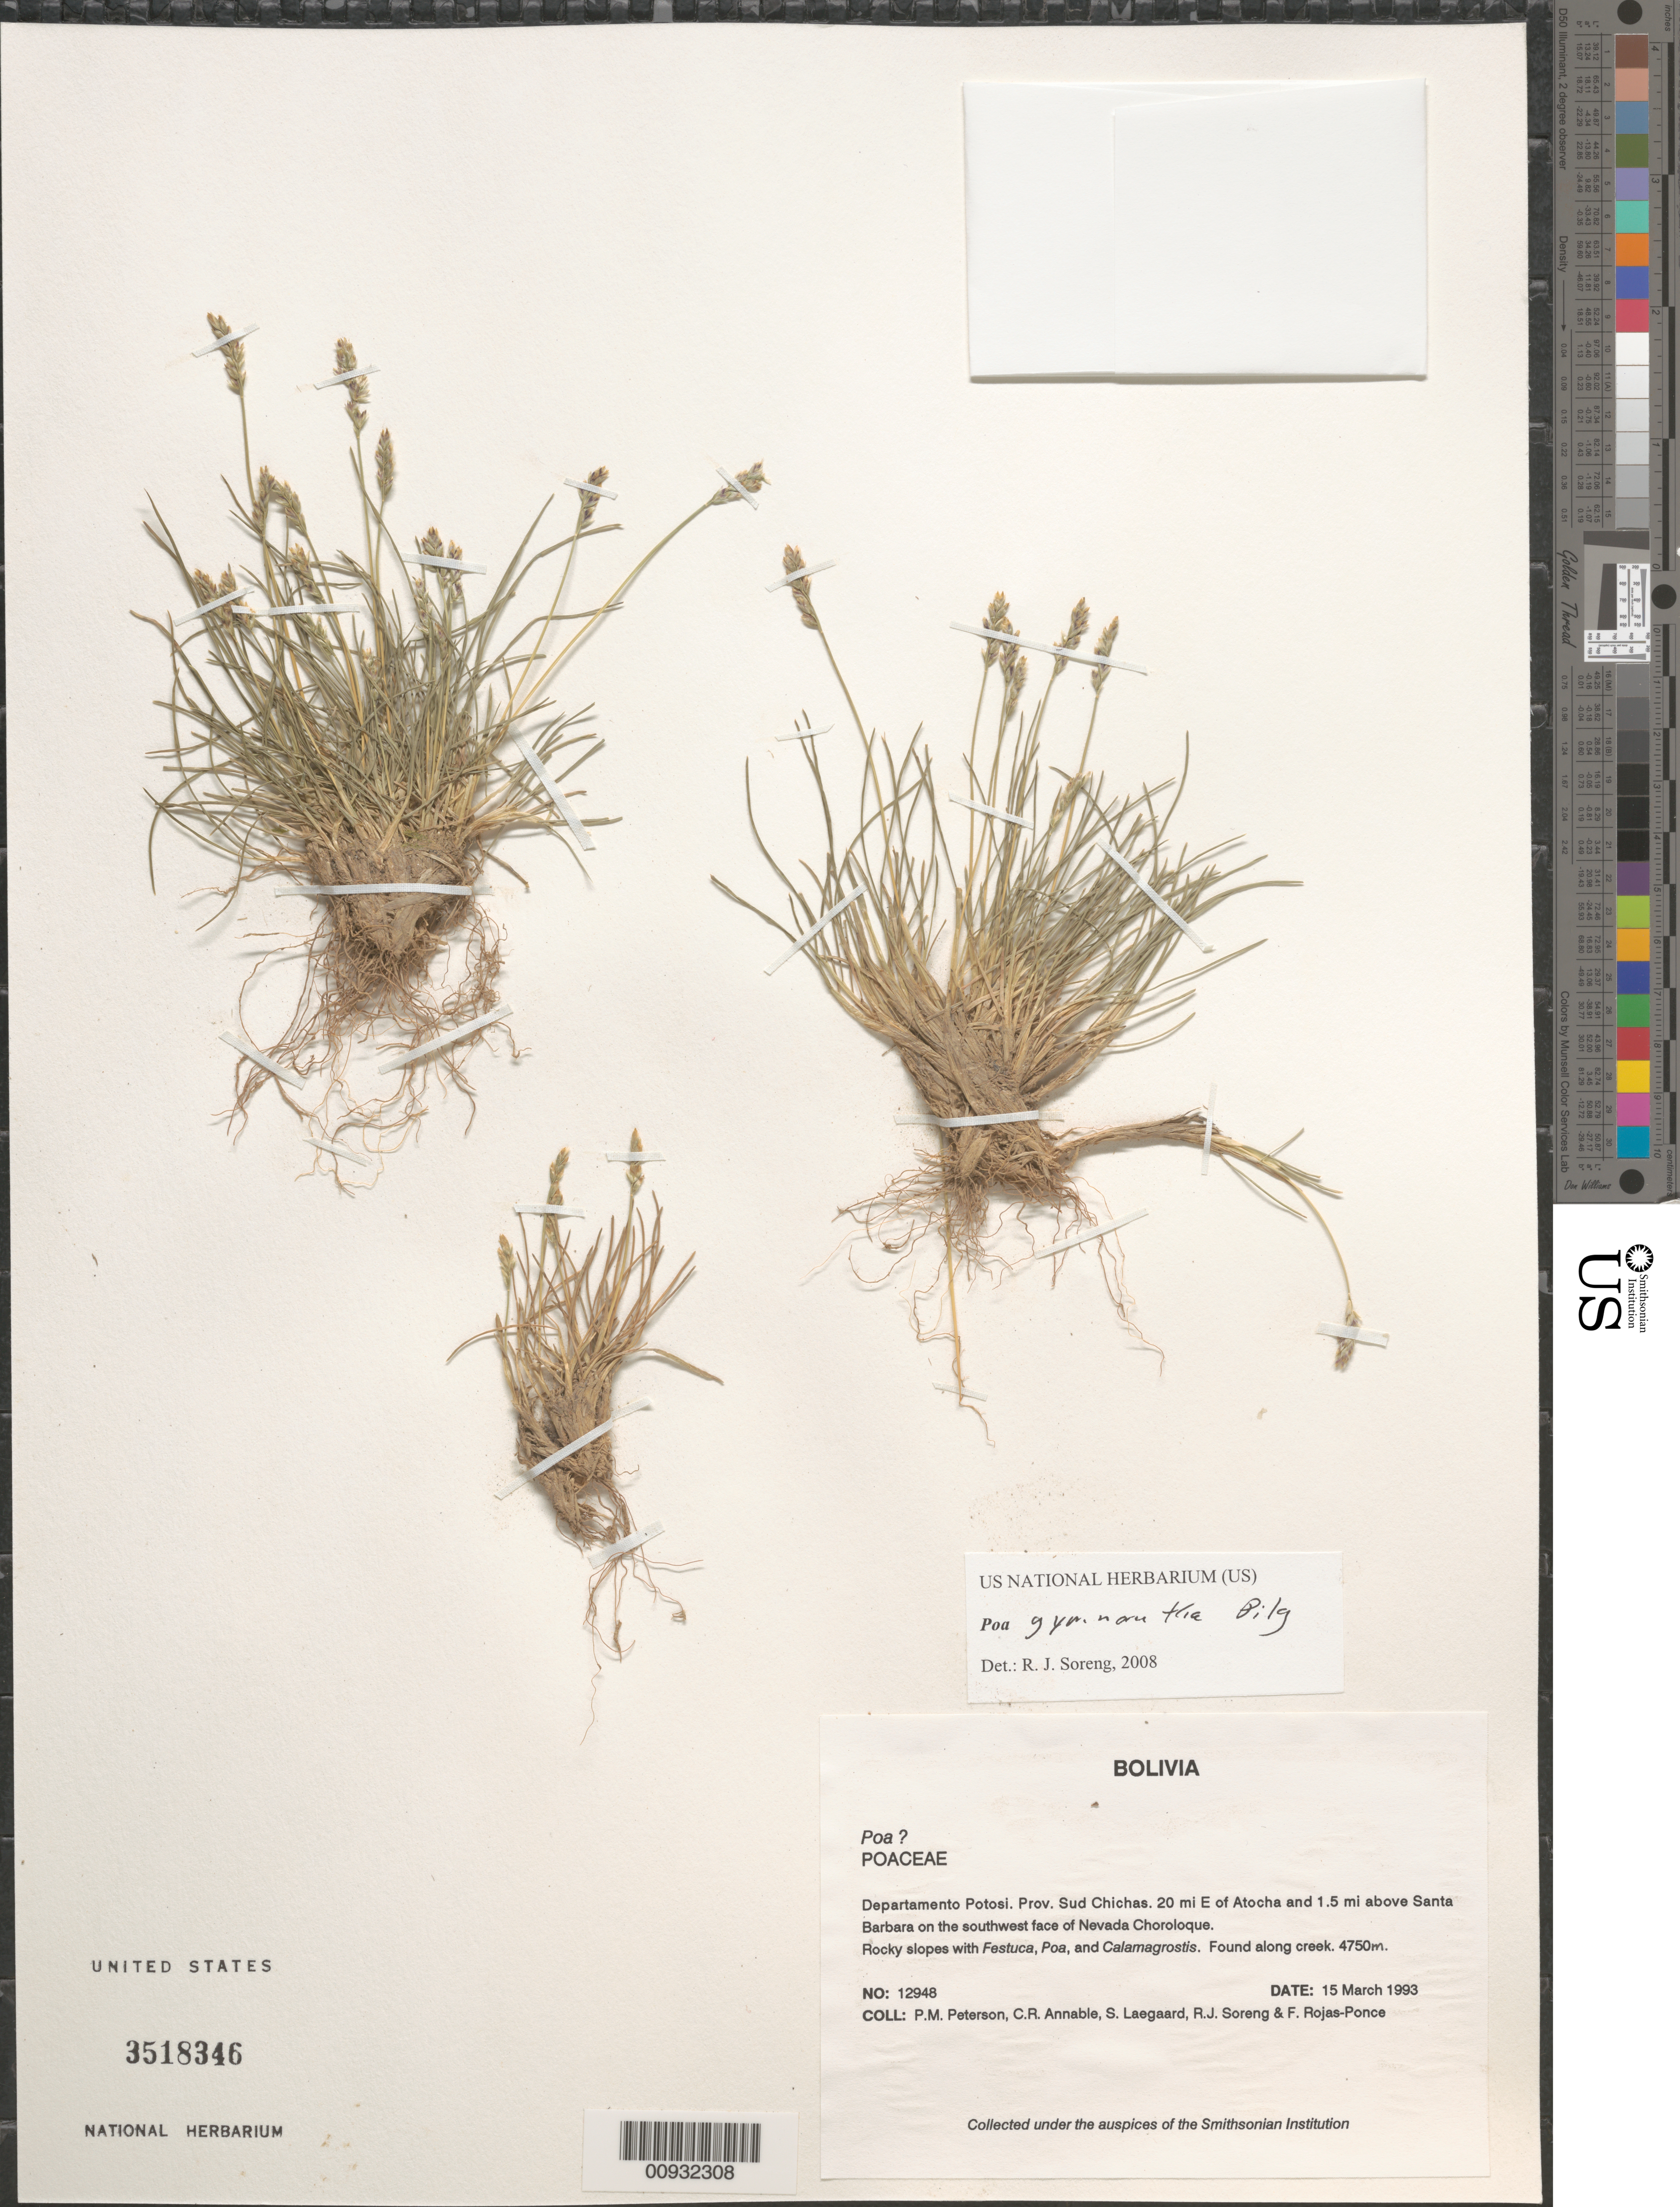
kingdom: Plantae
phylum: Tracheophyta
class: Liliopsida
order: Poales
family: Poaceae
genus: Poa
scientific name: Poa gymnantha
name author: Pilg.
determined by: Soreng, Robert J., Research Associate (BOT), Smithsonian Institution - National Museum of Natural History (UNITED STATES)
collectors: P. M. Peterson, C. R. Annable, S. Lægaard, R. J. Soreng & F. Rojas-Ponce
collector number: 12948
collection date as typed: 15 Mar 1993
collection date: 1993-03-15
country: Bolivia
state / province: Potosi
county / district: Sud Chichas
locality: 20 mi E of Atocha and 1.5 mi above Santa Barbara on the southwest face of Nevada Choroloque.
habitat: Rocky slopes with Festuca, Poa, and Calamagrostis. Found along creek.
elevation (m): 4750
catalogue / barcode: US 3518346